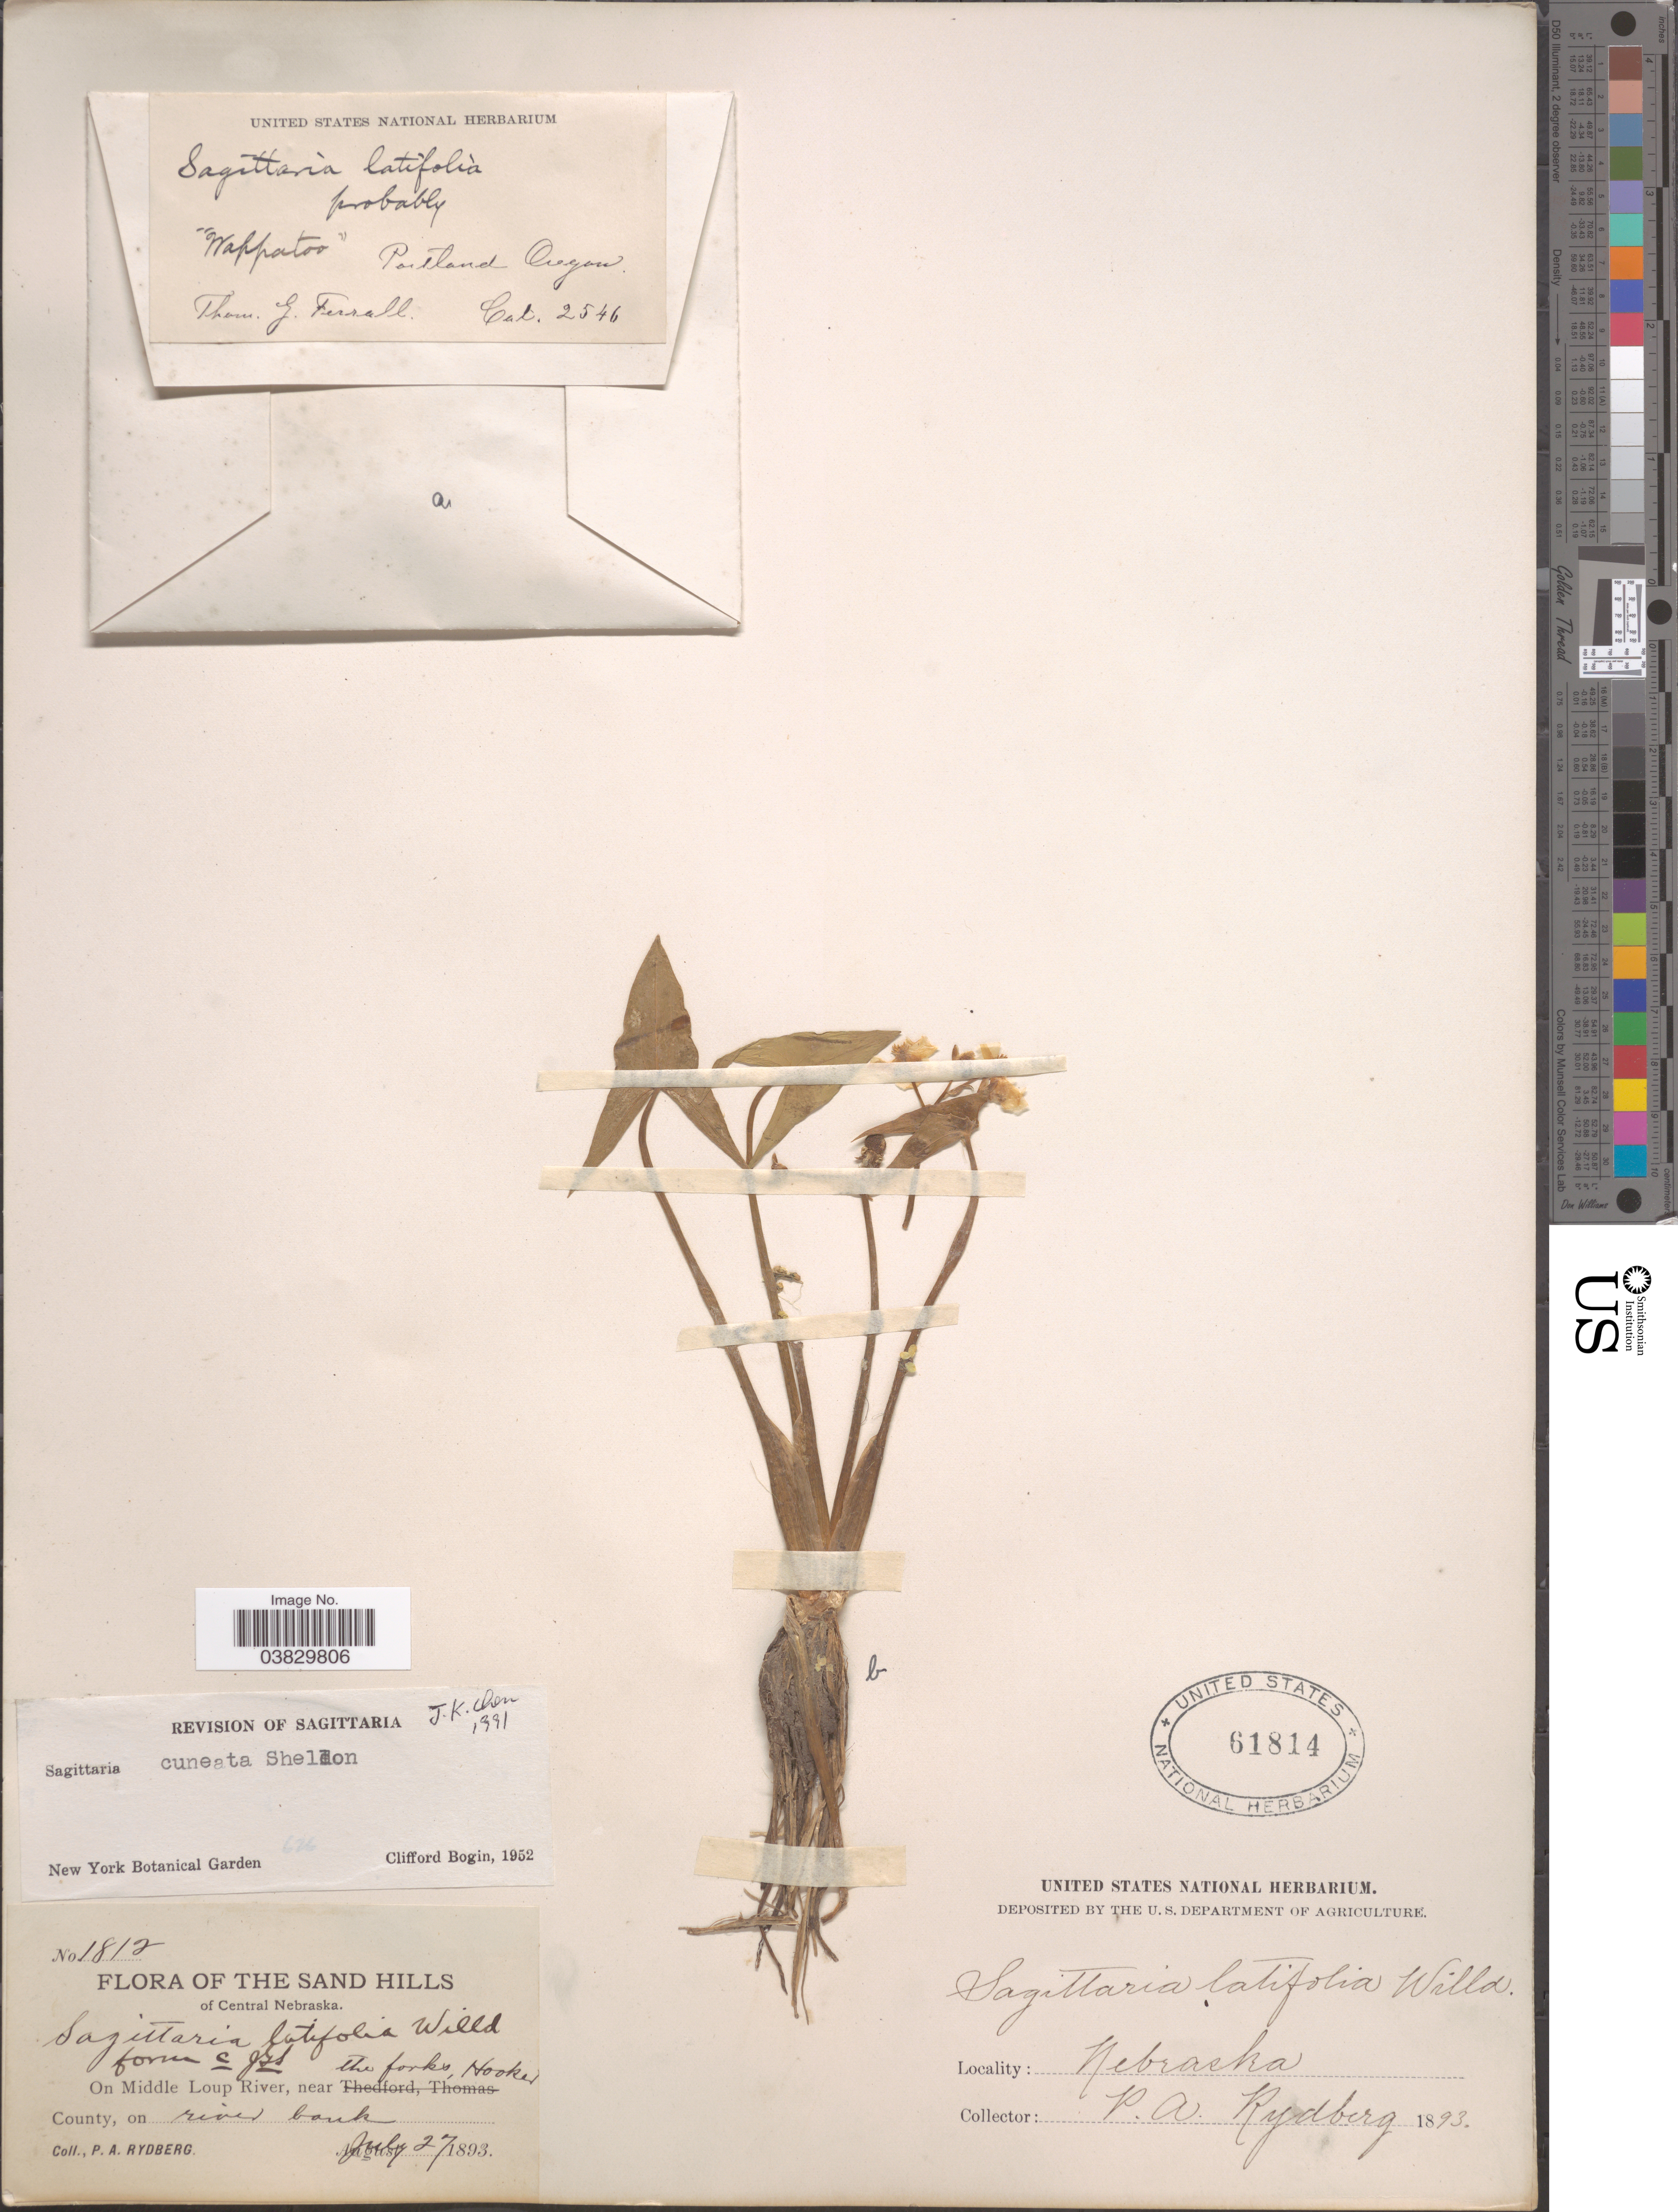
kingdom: Plantae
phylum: Tracheophyta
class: Liliopsida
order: Alismatales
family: Alismataceae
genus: Sagittaria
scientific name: Sagittaria cuneata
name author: E. Sheld.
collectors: P. A. Rydberg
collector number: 1812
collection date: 1893-07-27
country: United States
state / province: Nebraska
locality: Sand Hills of Central Nebraska. On Middle Loup River, near the forks, Hooker County, on river bank.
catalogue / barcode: US 61814